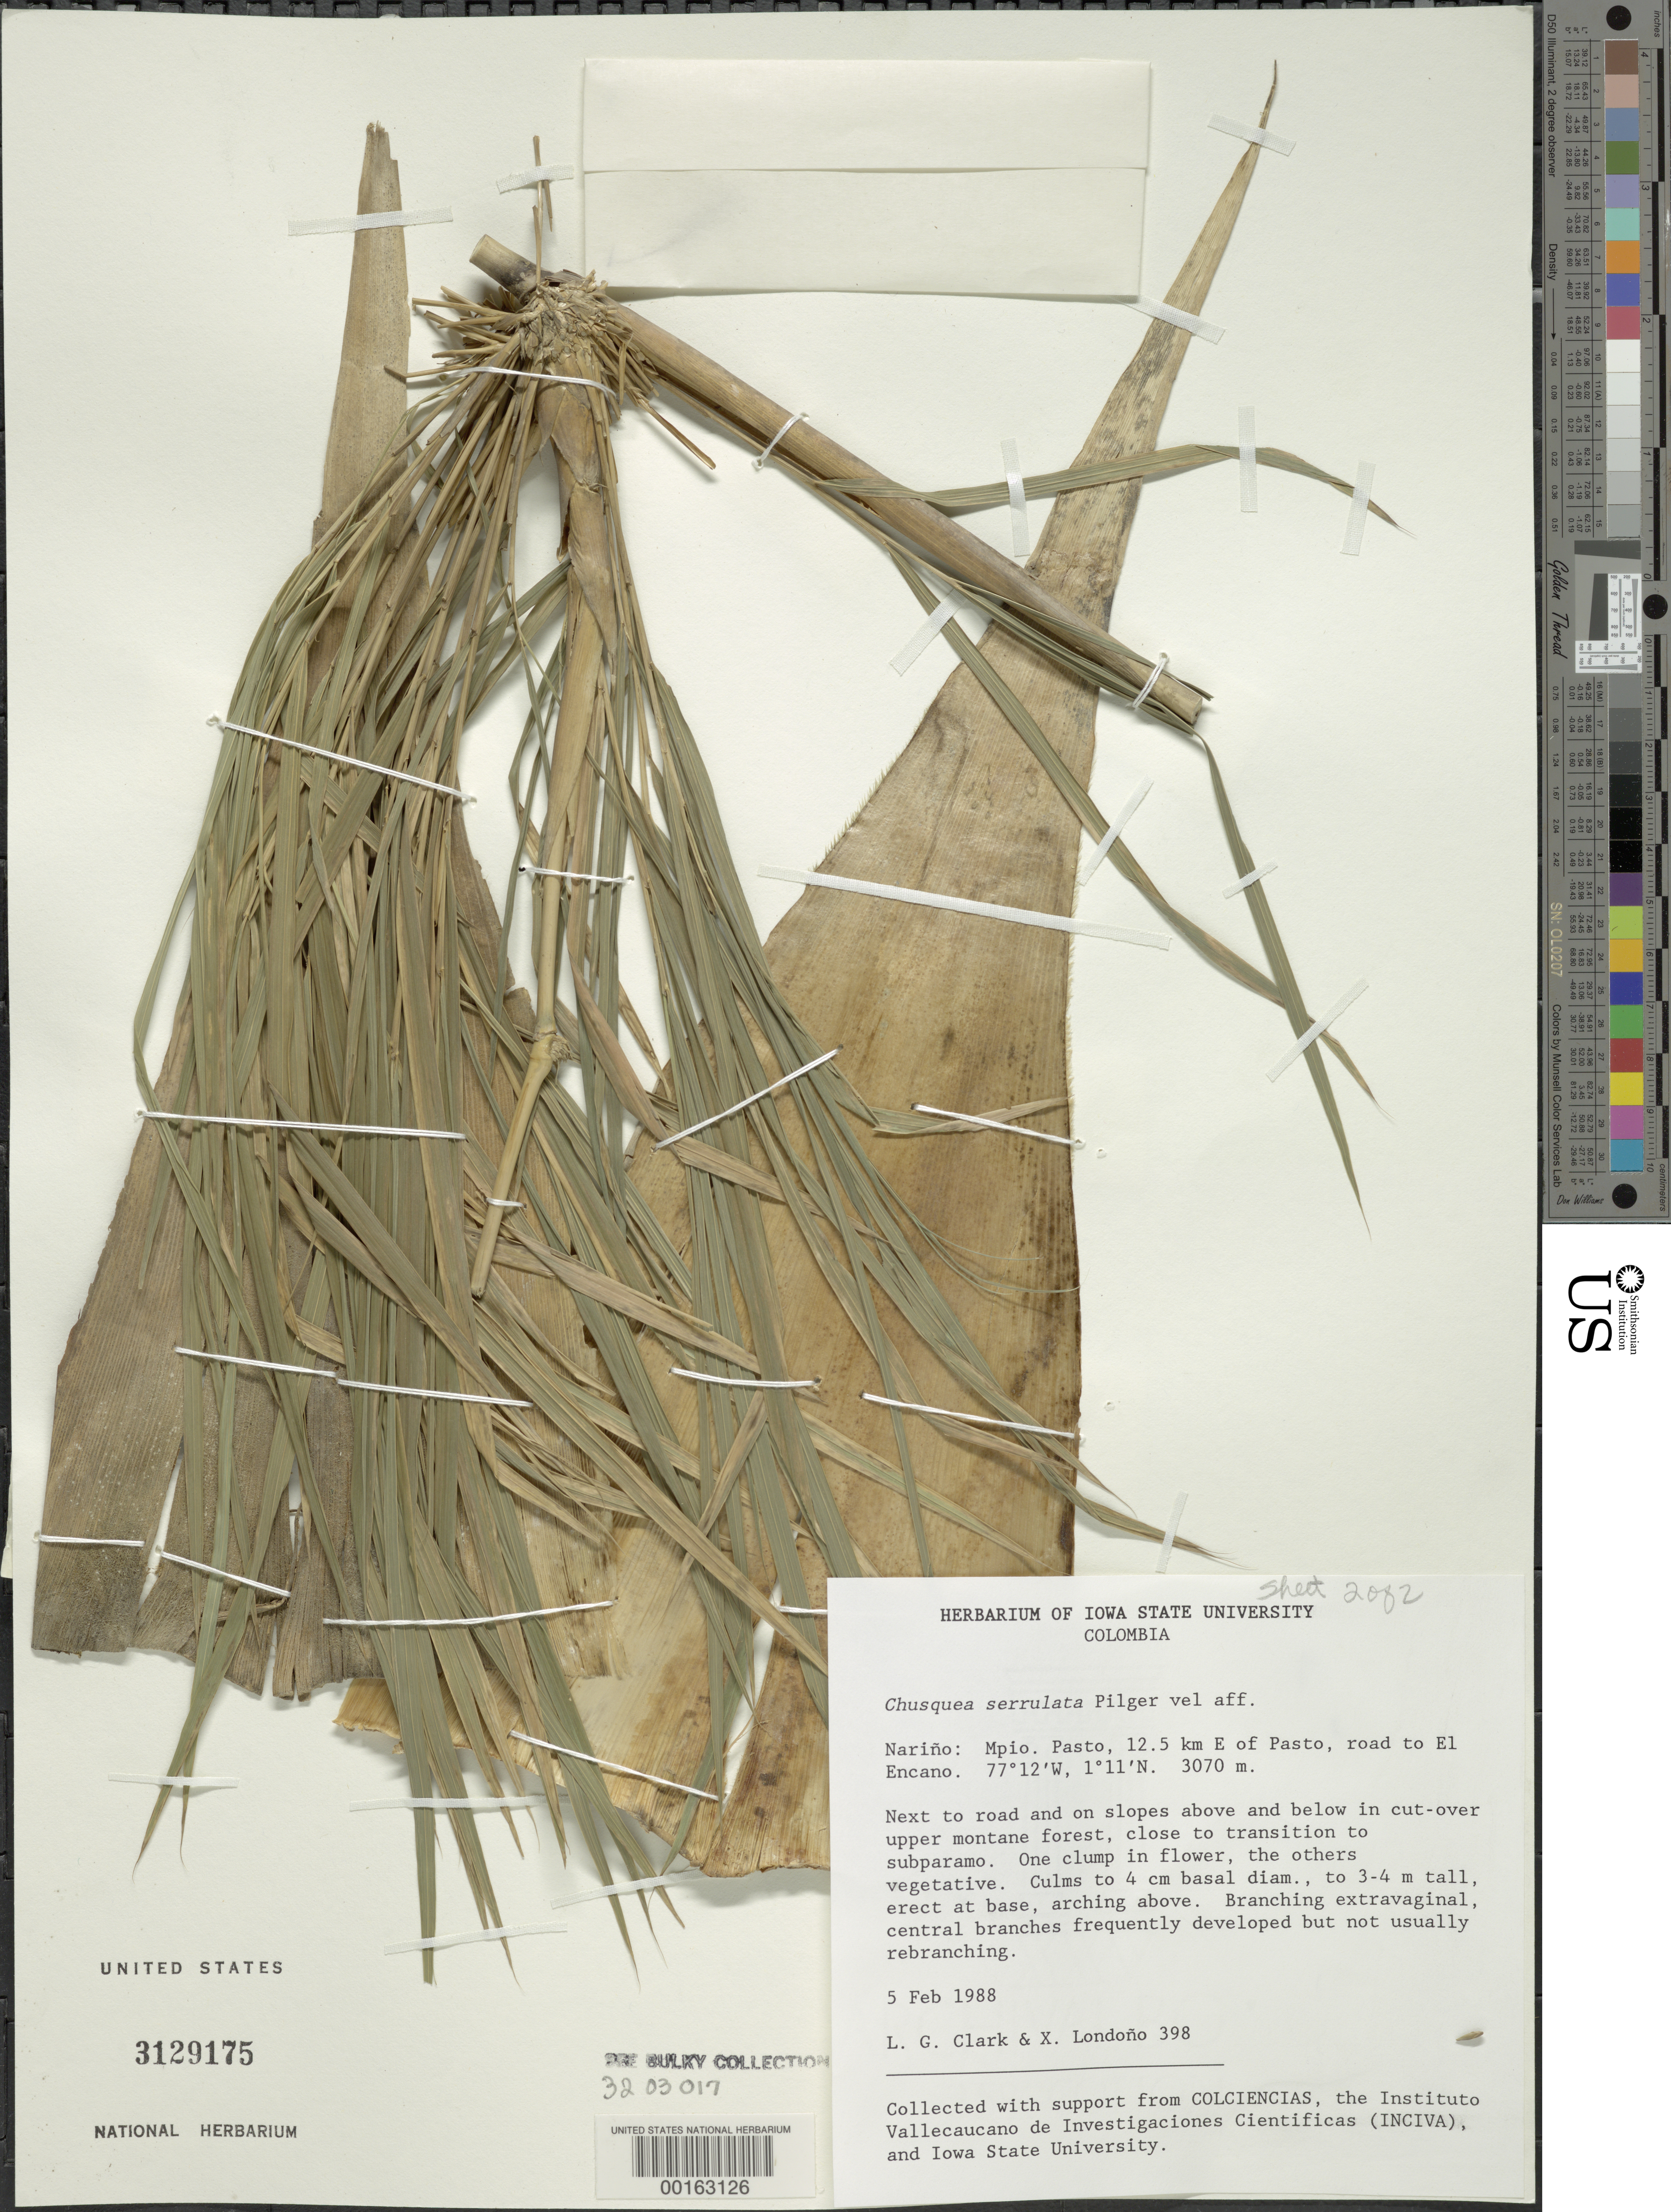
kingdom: Plantae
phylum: Tracheophyta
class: Liliopsida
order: Poales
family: Poaceae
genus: Chusquea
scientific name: Chusquea serrulata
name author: Pilg.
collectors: L. G. Clark & X. Londoño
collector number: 398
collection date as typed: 05 Feb 1988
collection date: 1988-02-05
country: Colombia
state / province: Nariño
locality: Pasto 12.5 km E of Pasto, road to El Encaño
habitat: Next to road and on slopes about and below in cut-over upper montane forest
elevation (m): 3070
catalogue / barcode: US 3129175